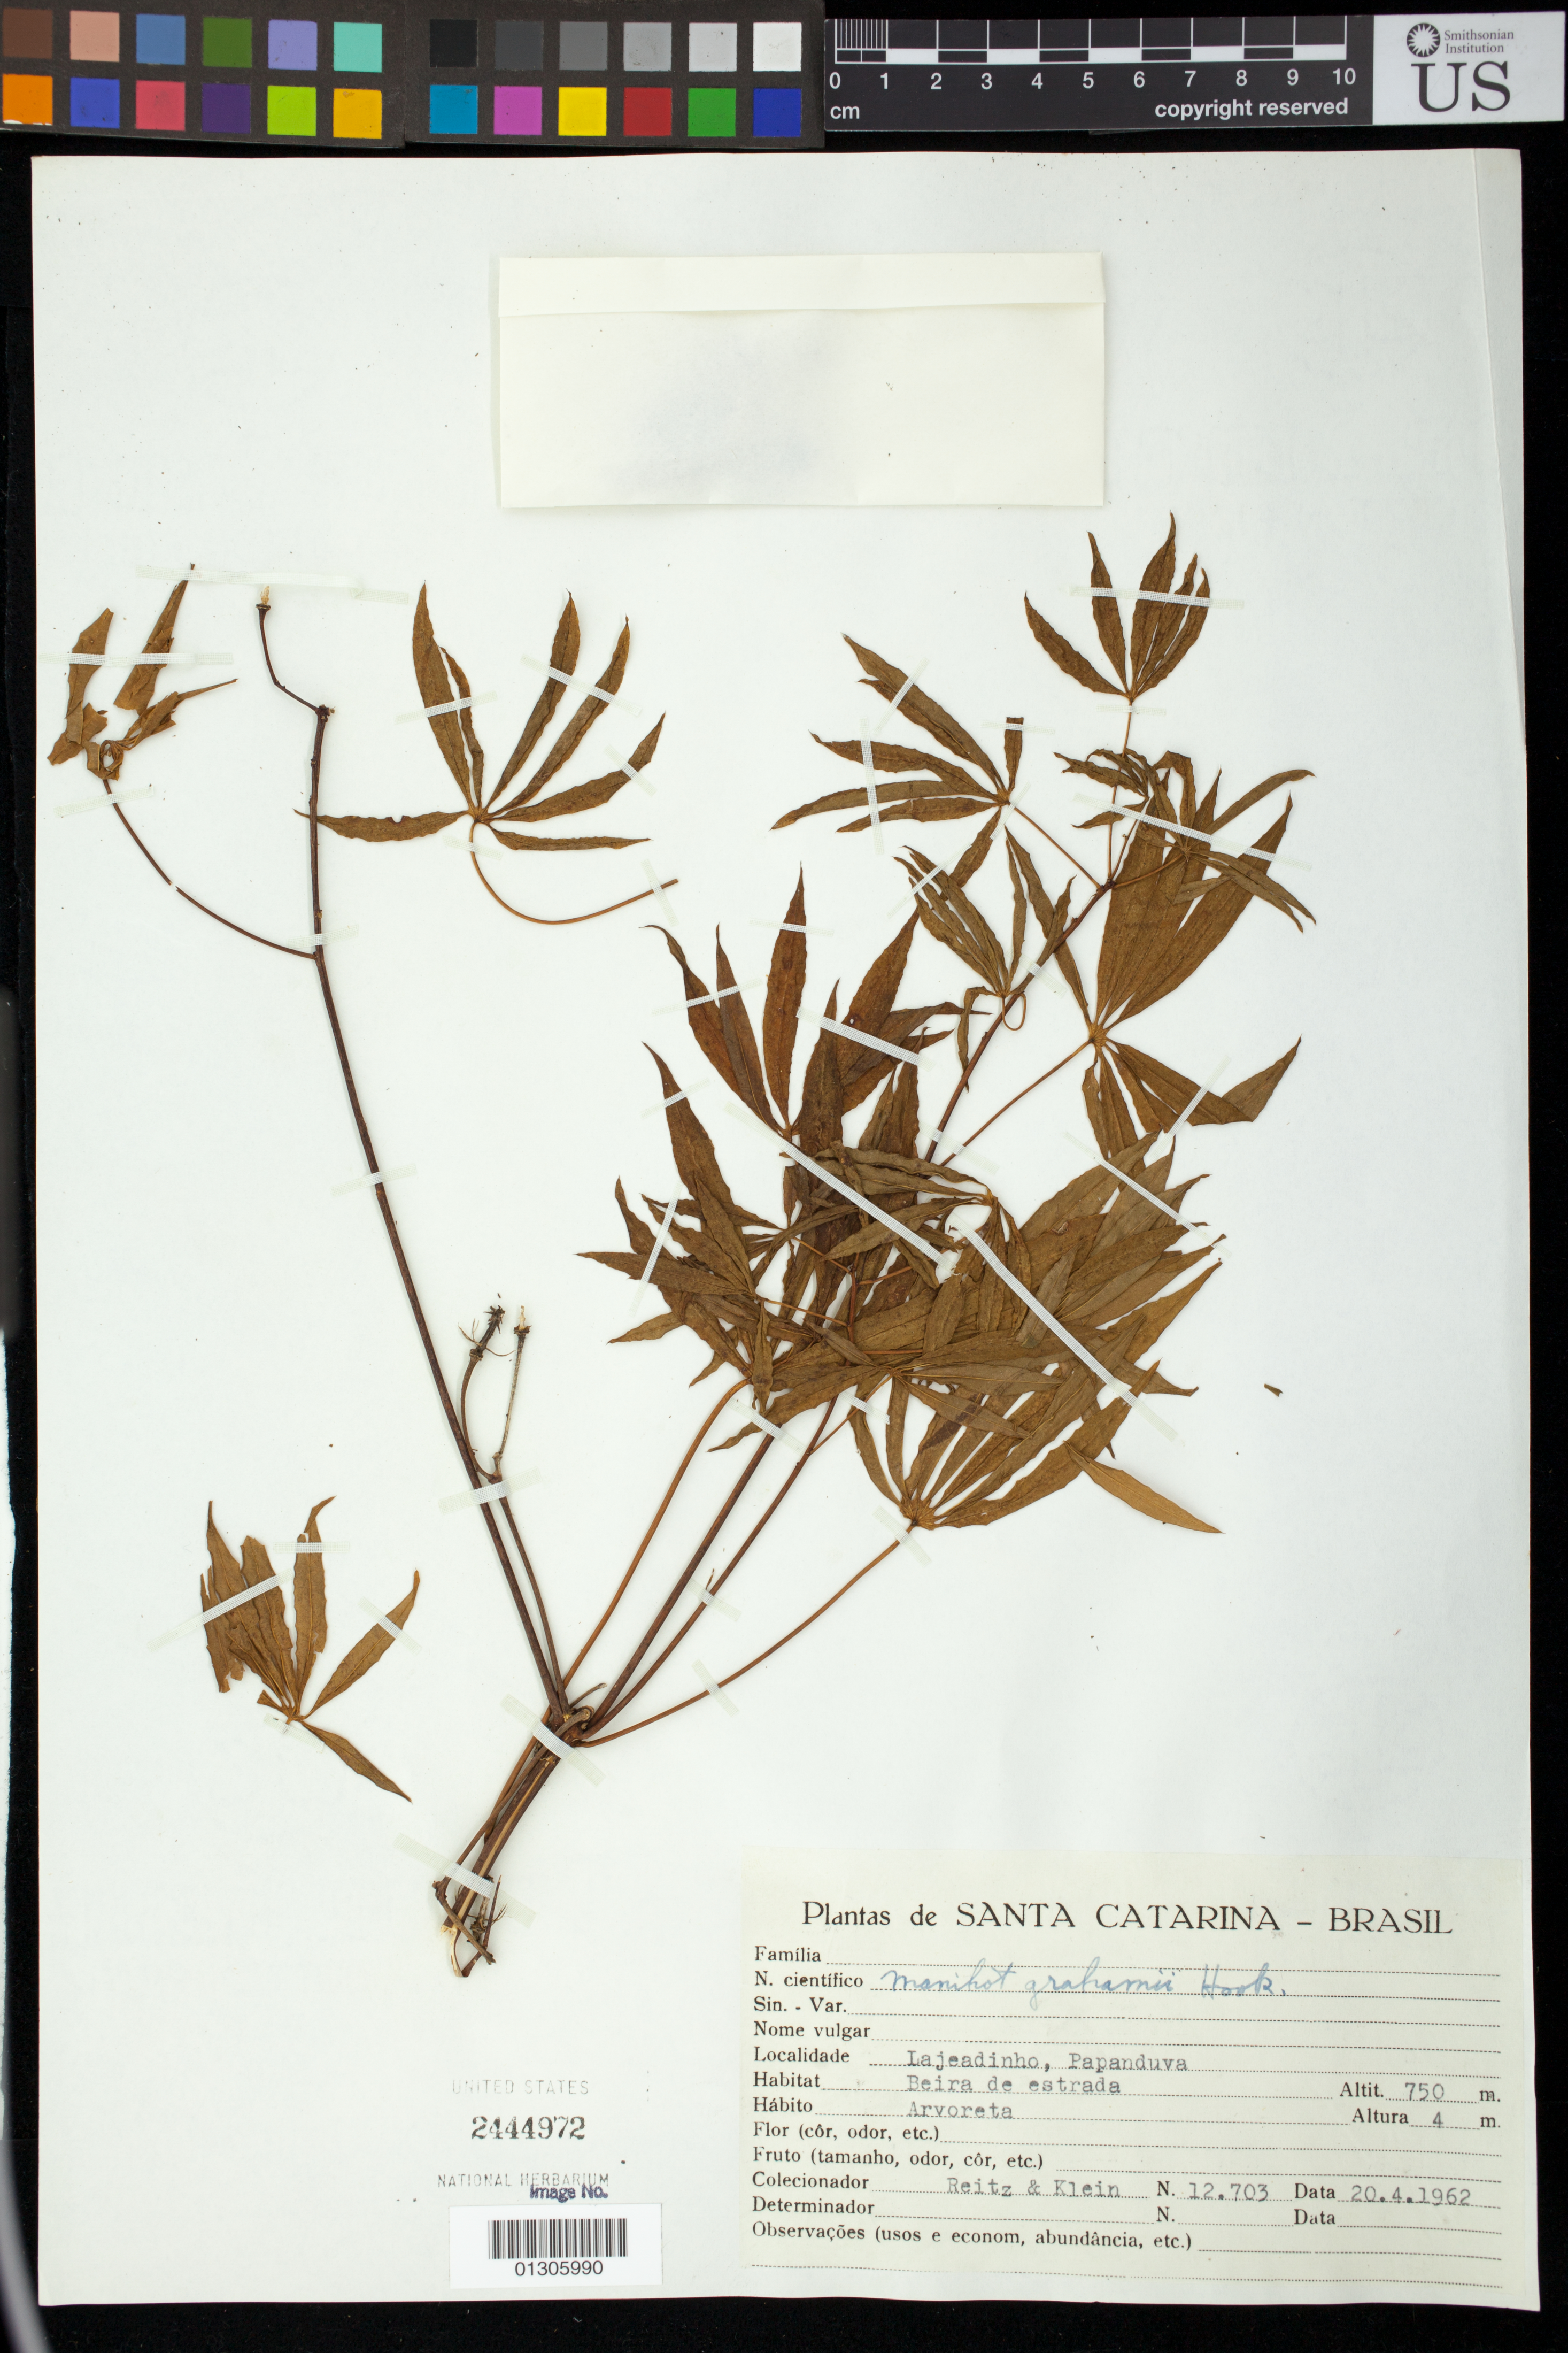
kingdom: Plantae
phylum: Tracheophyta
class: Magnoliopsida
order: Malpighiales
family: Euphorbiaceae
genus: Manihot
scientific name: Manihot guaranitica subsp. guaranitica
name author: Chodat & Hassl.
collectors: R. Reitz & R. M. Klein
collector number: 12703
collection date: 1962-04-20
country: Brazil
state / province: Santa Catarina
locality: Lajeadinho, Papanduva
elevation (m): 750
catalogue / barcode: US 2444972